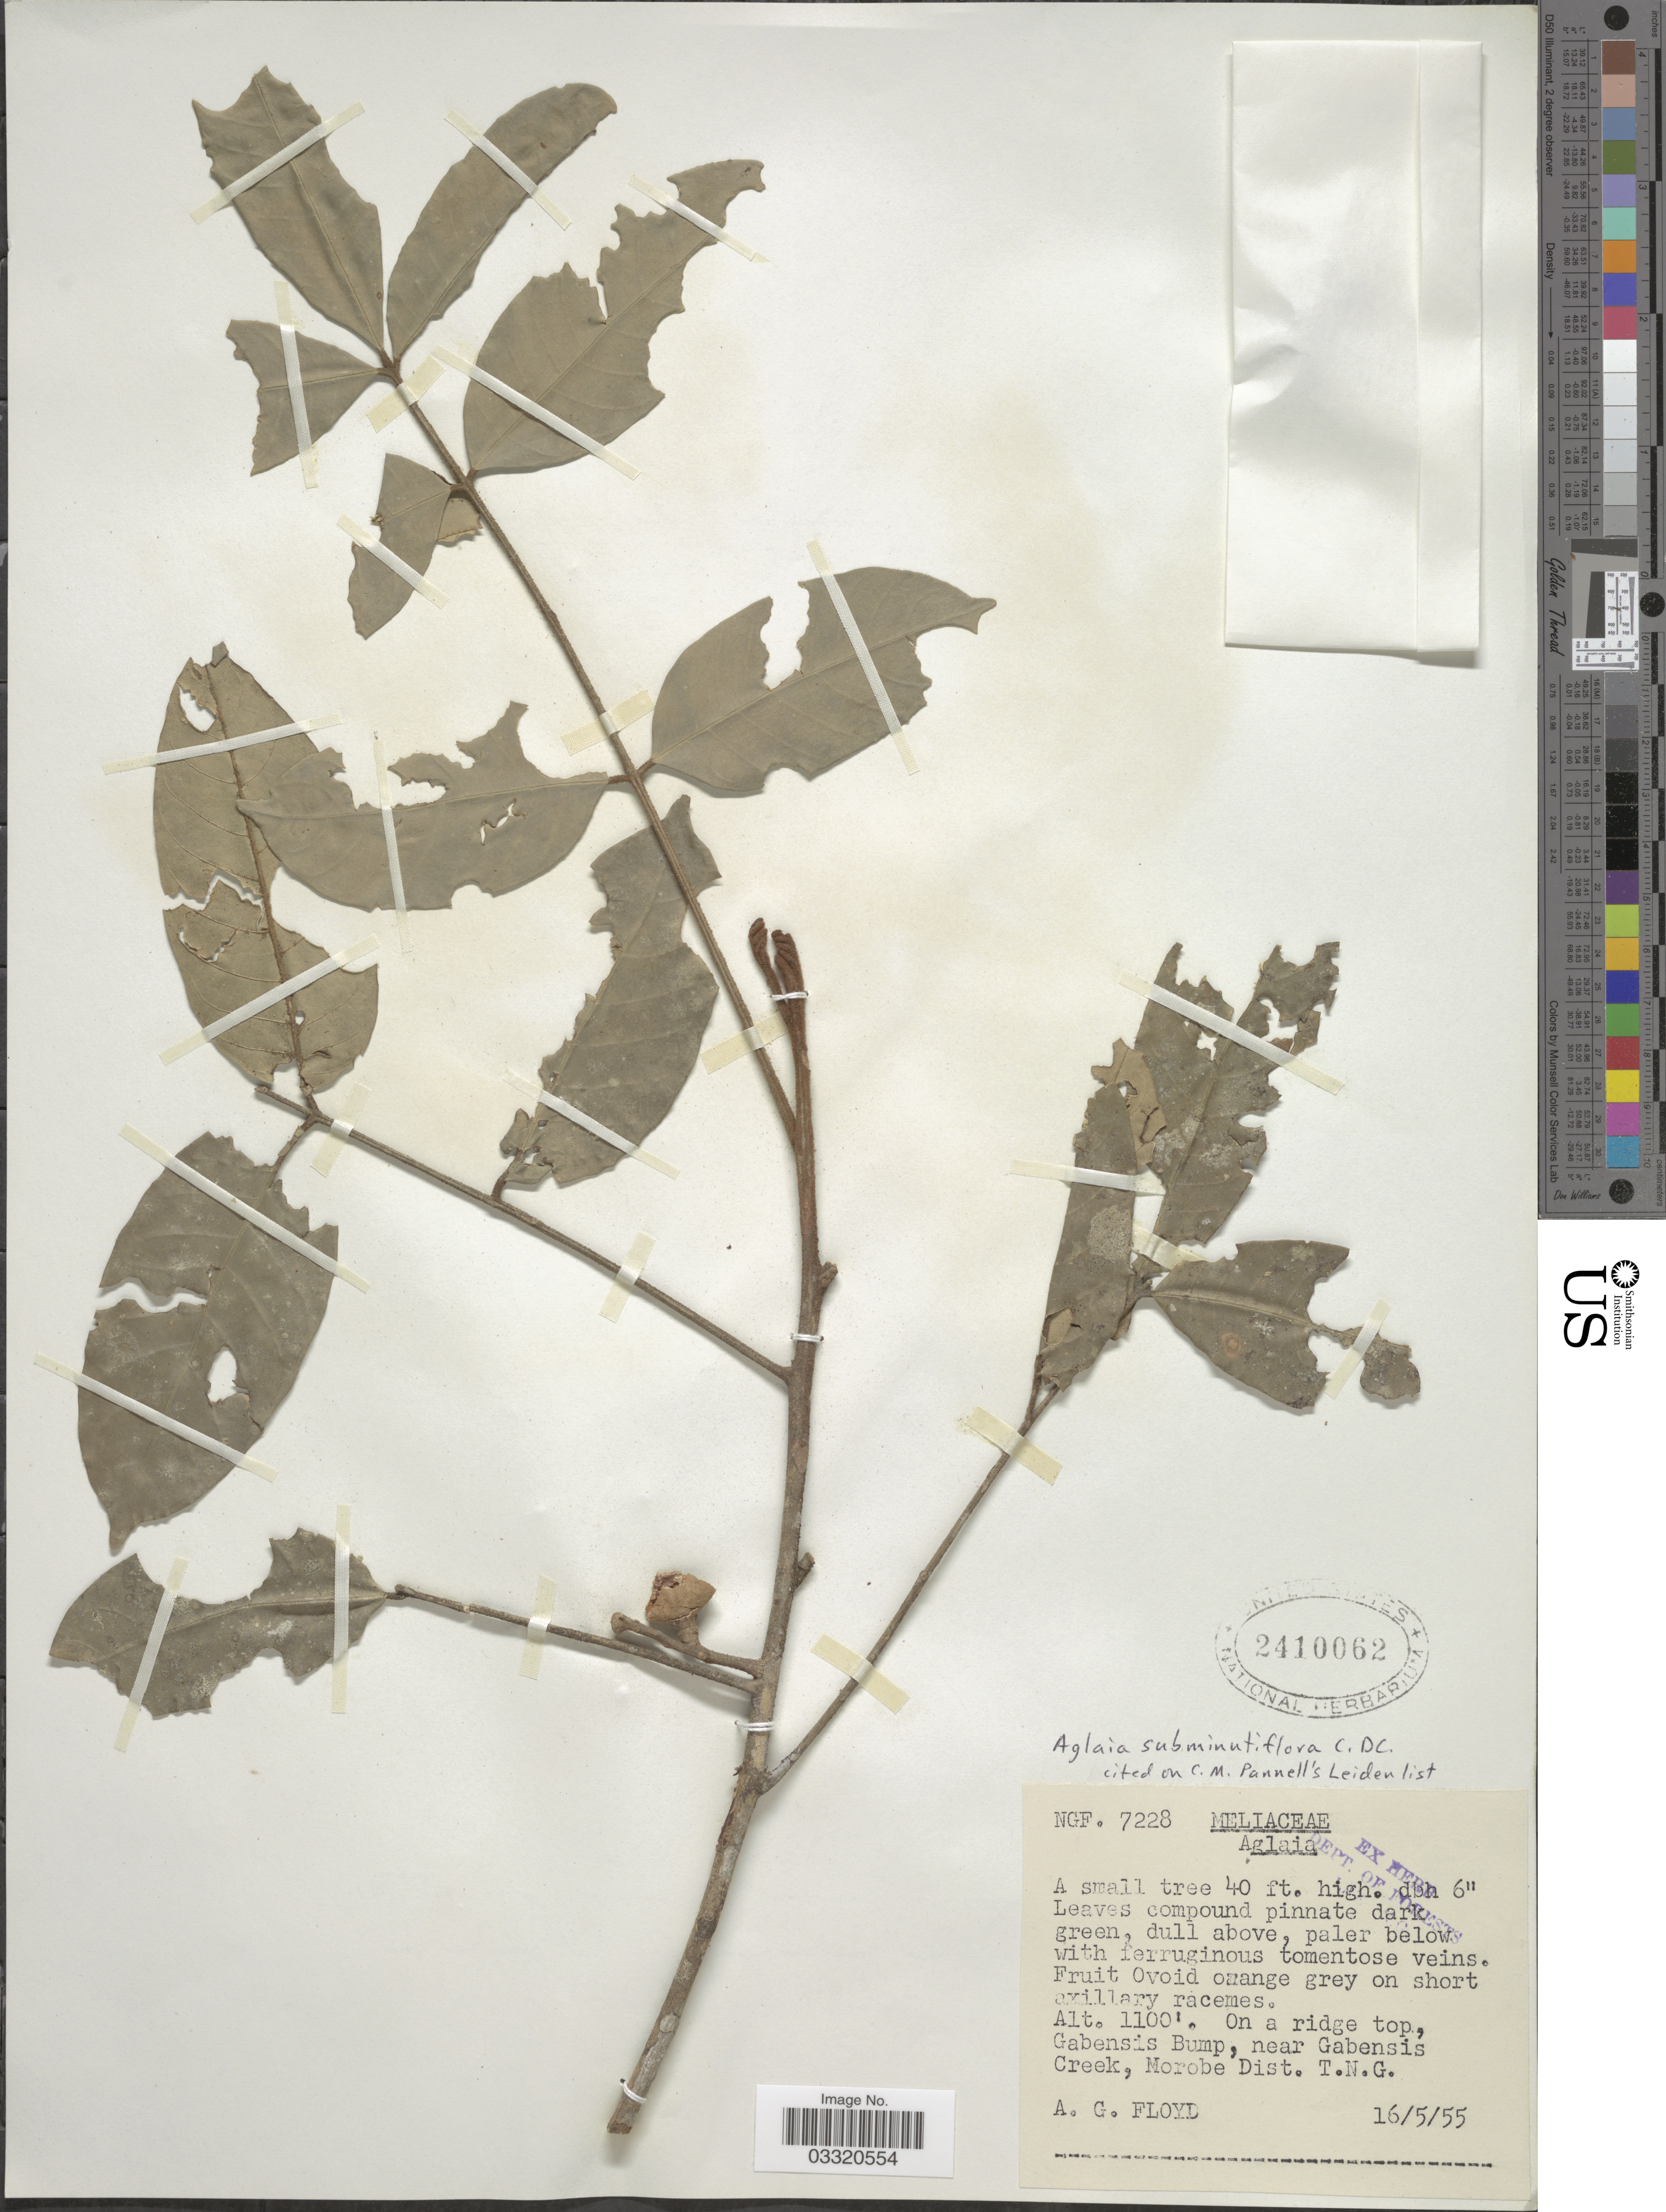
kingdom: Plantae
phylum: Tracheophyta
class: Magnoliopsida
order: Sapindales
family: Meliaceae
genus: Aglaia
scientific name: Aglaia subminutiflora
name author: C. DC.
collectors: A. G. Floyd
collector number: NGF 7228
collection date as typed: Transcribed d/m/y: 16/5/55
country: Papua New Guinea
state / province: Morobe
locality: Gabensis Bump, near Gabensis Creek, Morobe Dist. T.N.G.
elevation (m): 335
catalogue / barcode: US 2410062